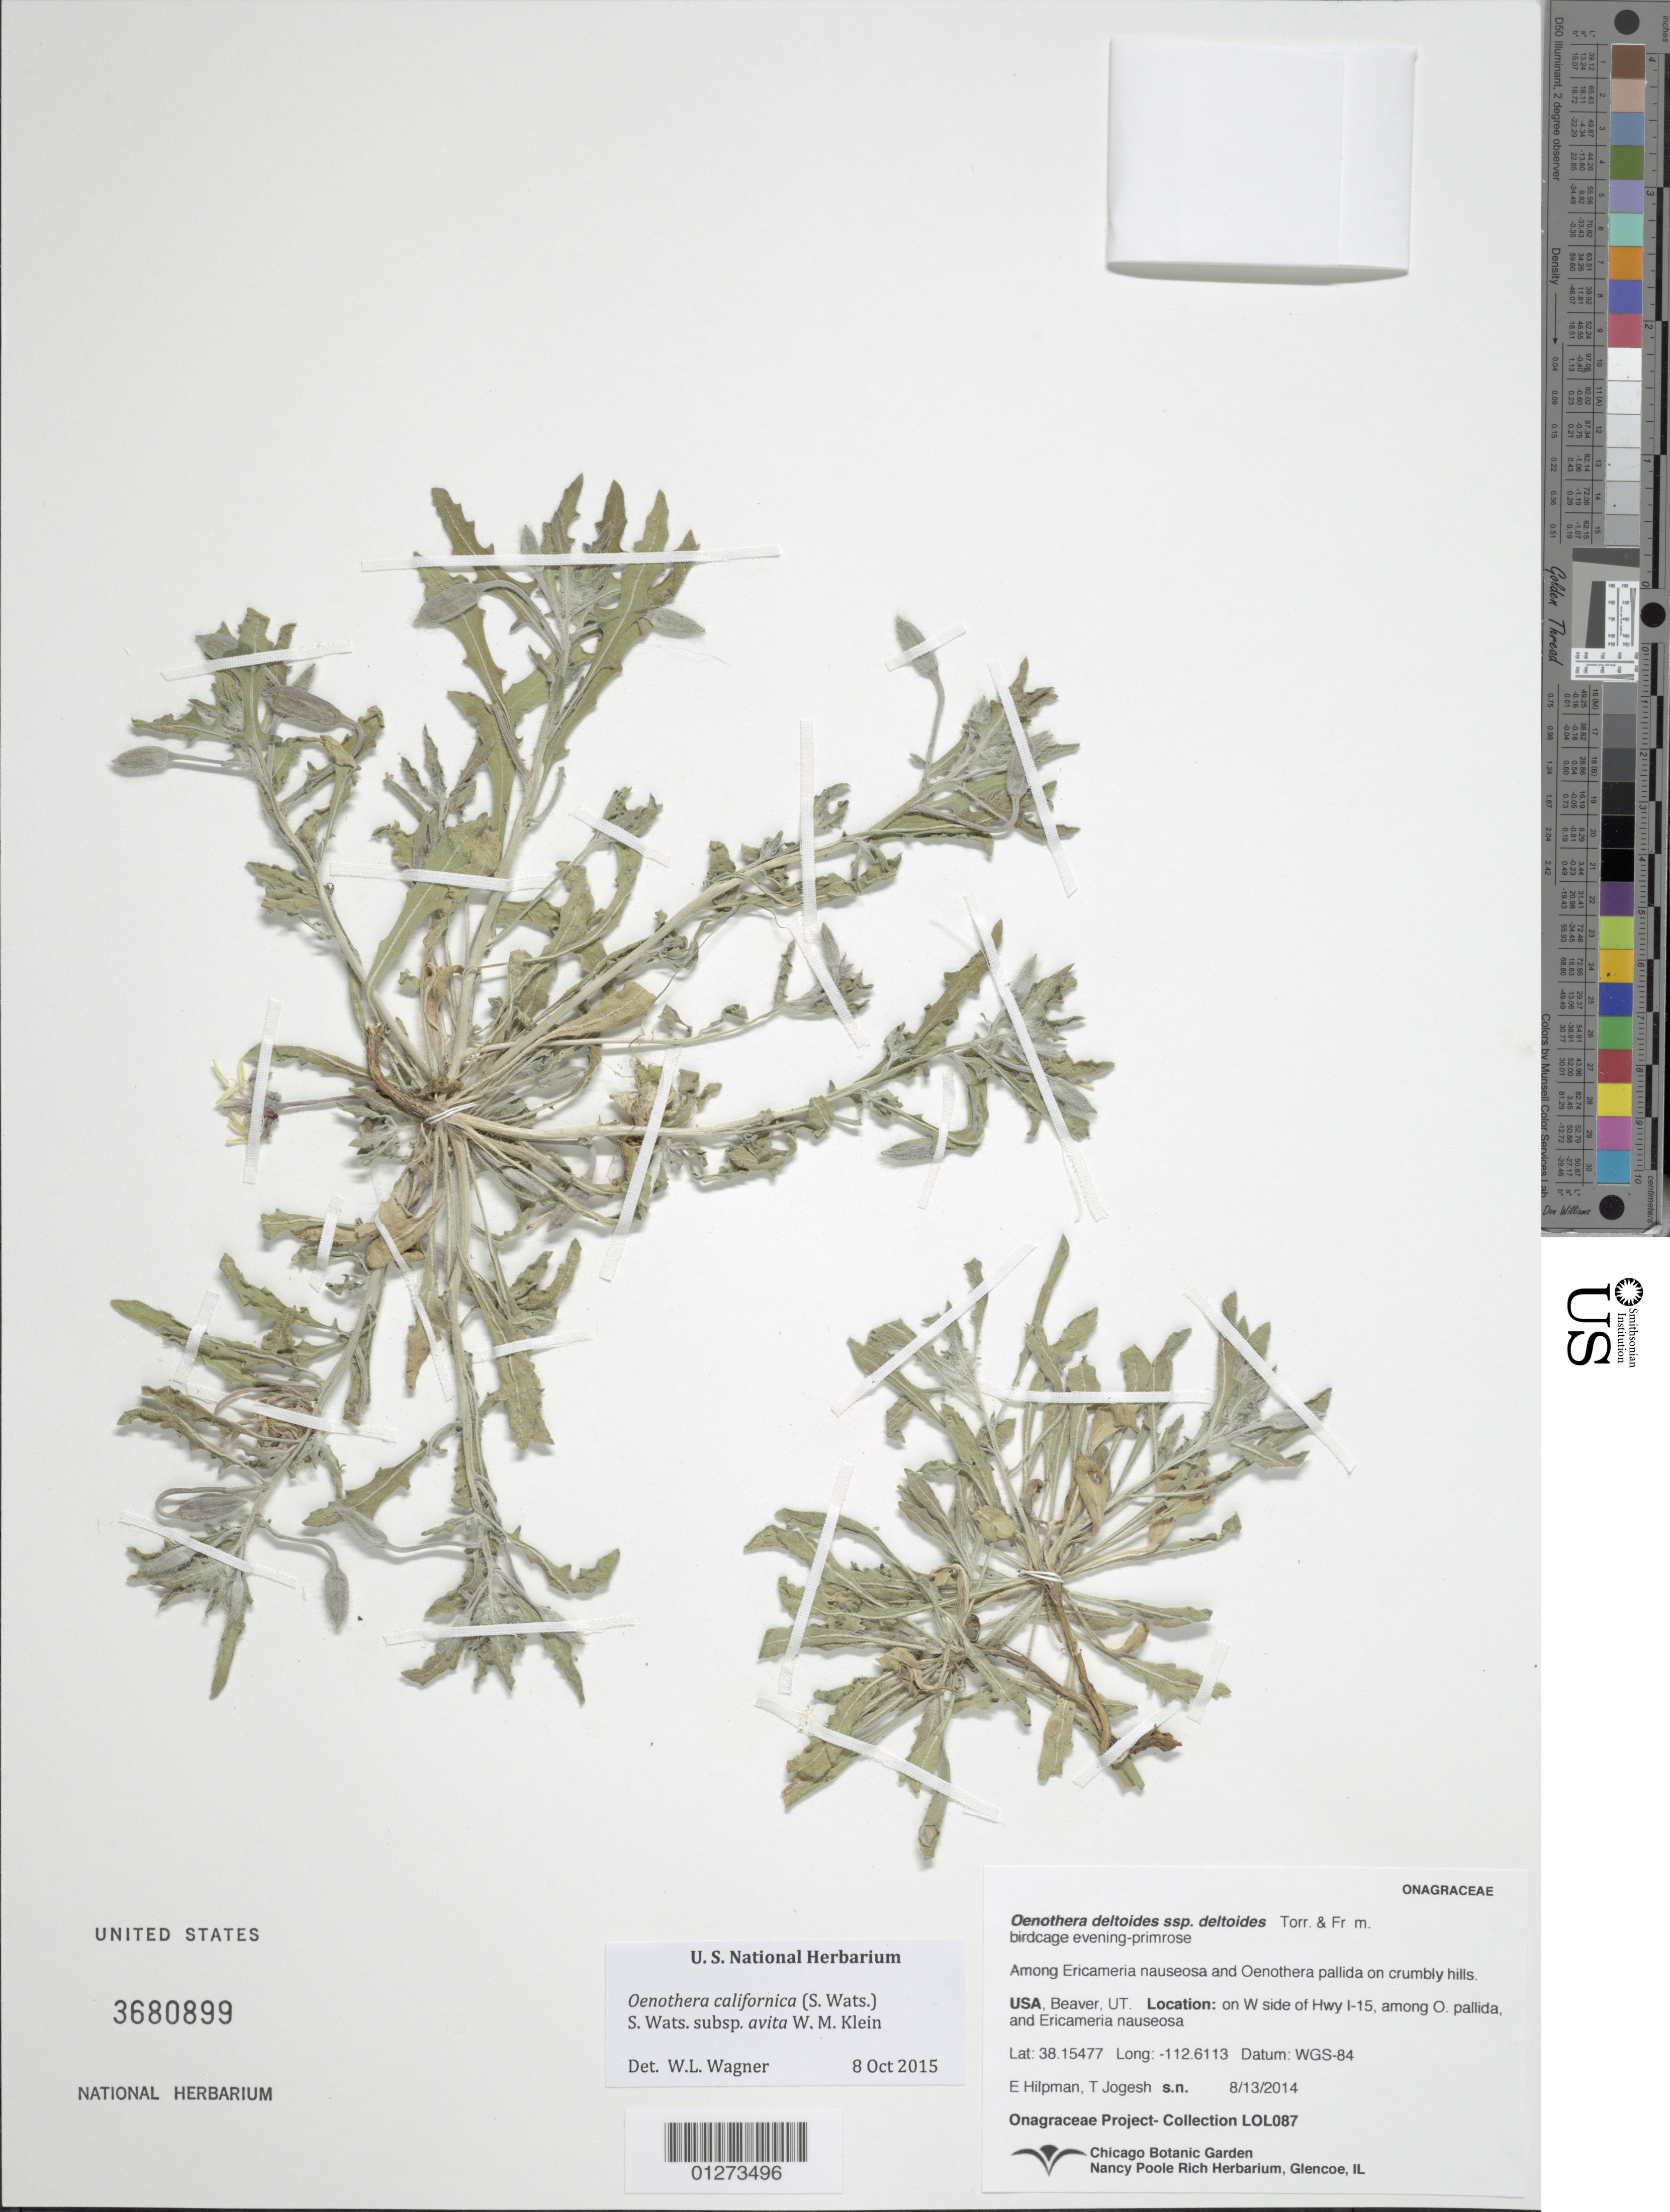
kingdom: Plantae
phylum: Tracheophyta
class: Magnoliopsida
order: Myrtales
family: Onagraceae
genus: Oenothera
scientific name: Oenothera avita subsp. avita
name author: (W.M. Klein) W.M. Klein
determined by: Wagner, W. L., (BOT), Smithsonian Institution - National Museum of Natural History (UNITED STATES)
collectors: Onagraceae Project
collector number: LOL 087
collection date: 2014-08-13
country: United States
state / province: Utah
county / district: Beaver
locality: on W side of Hwy I-15, among O. pallida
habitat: Ericameria nauseosa, O. pallida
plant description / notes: US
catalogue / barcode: US 3680899